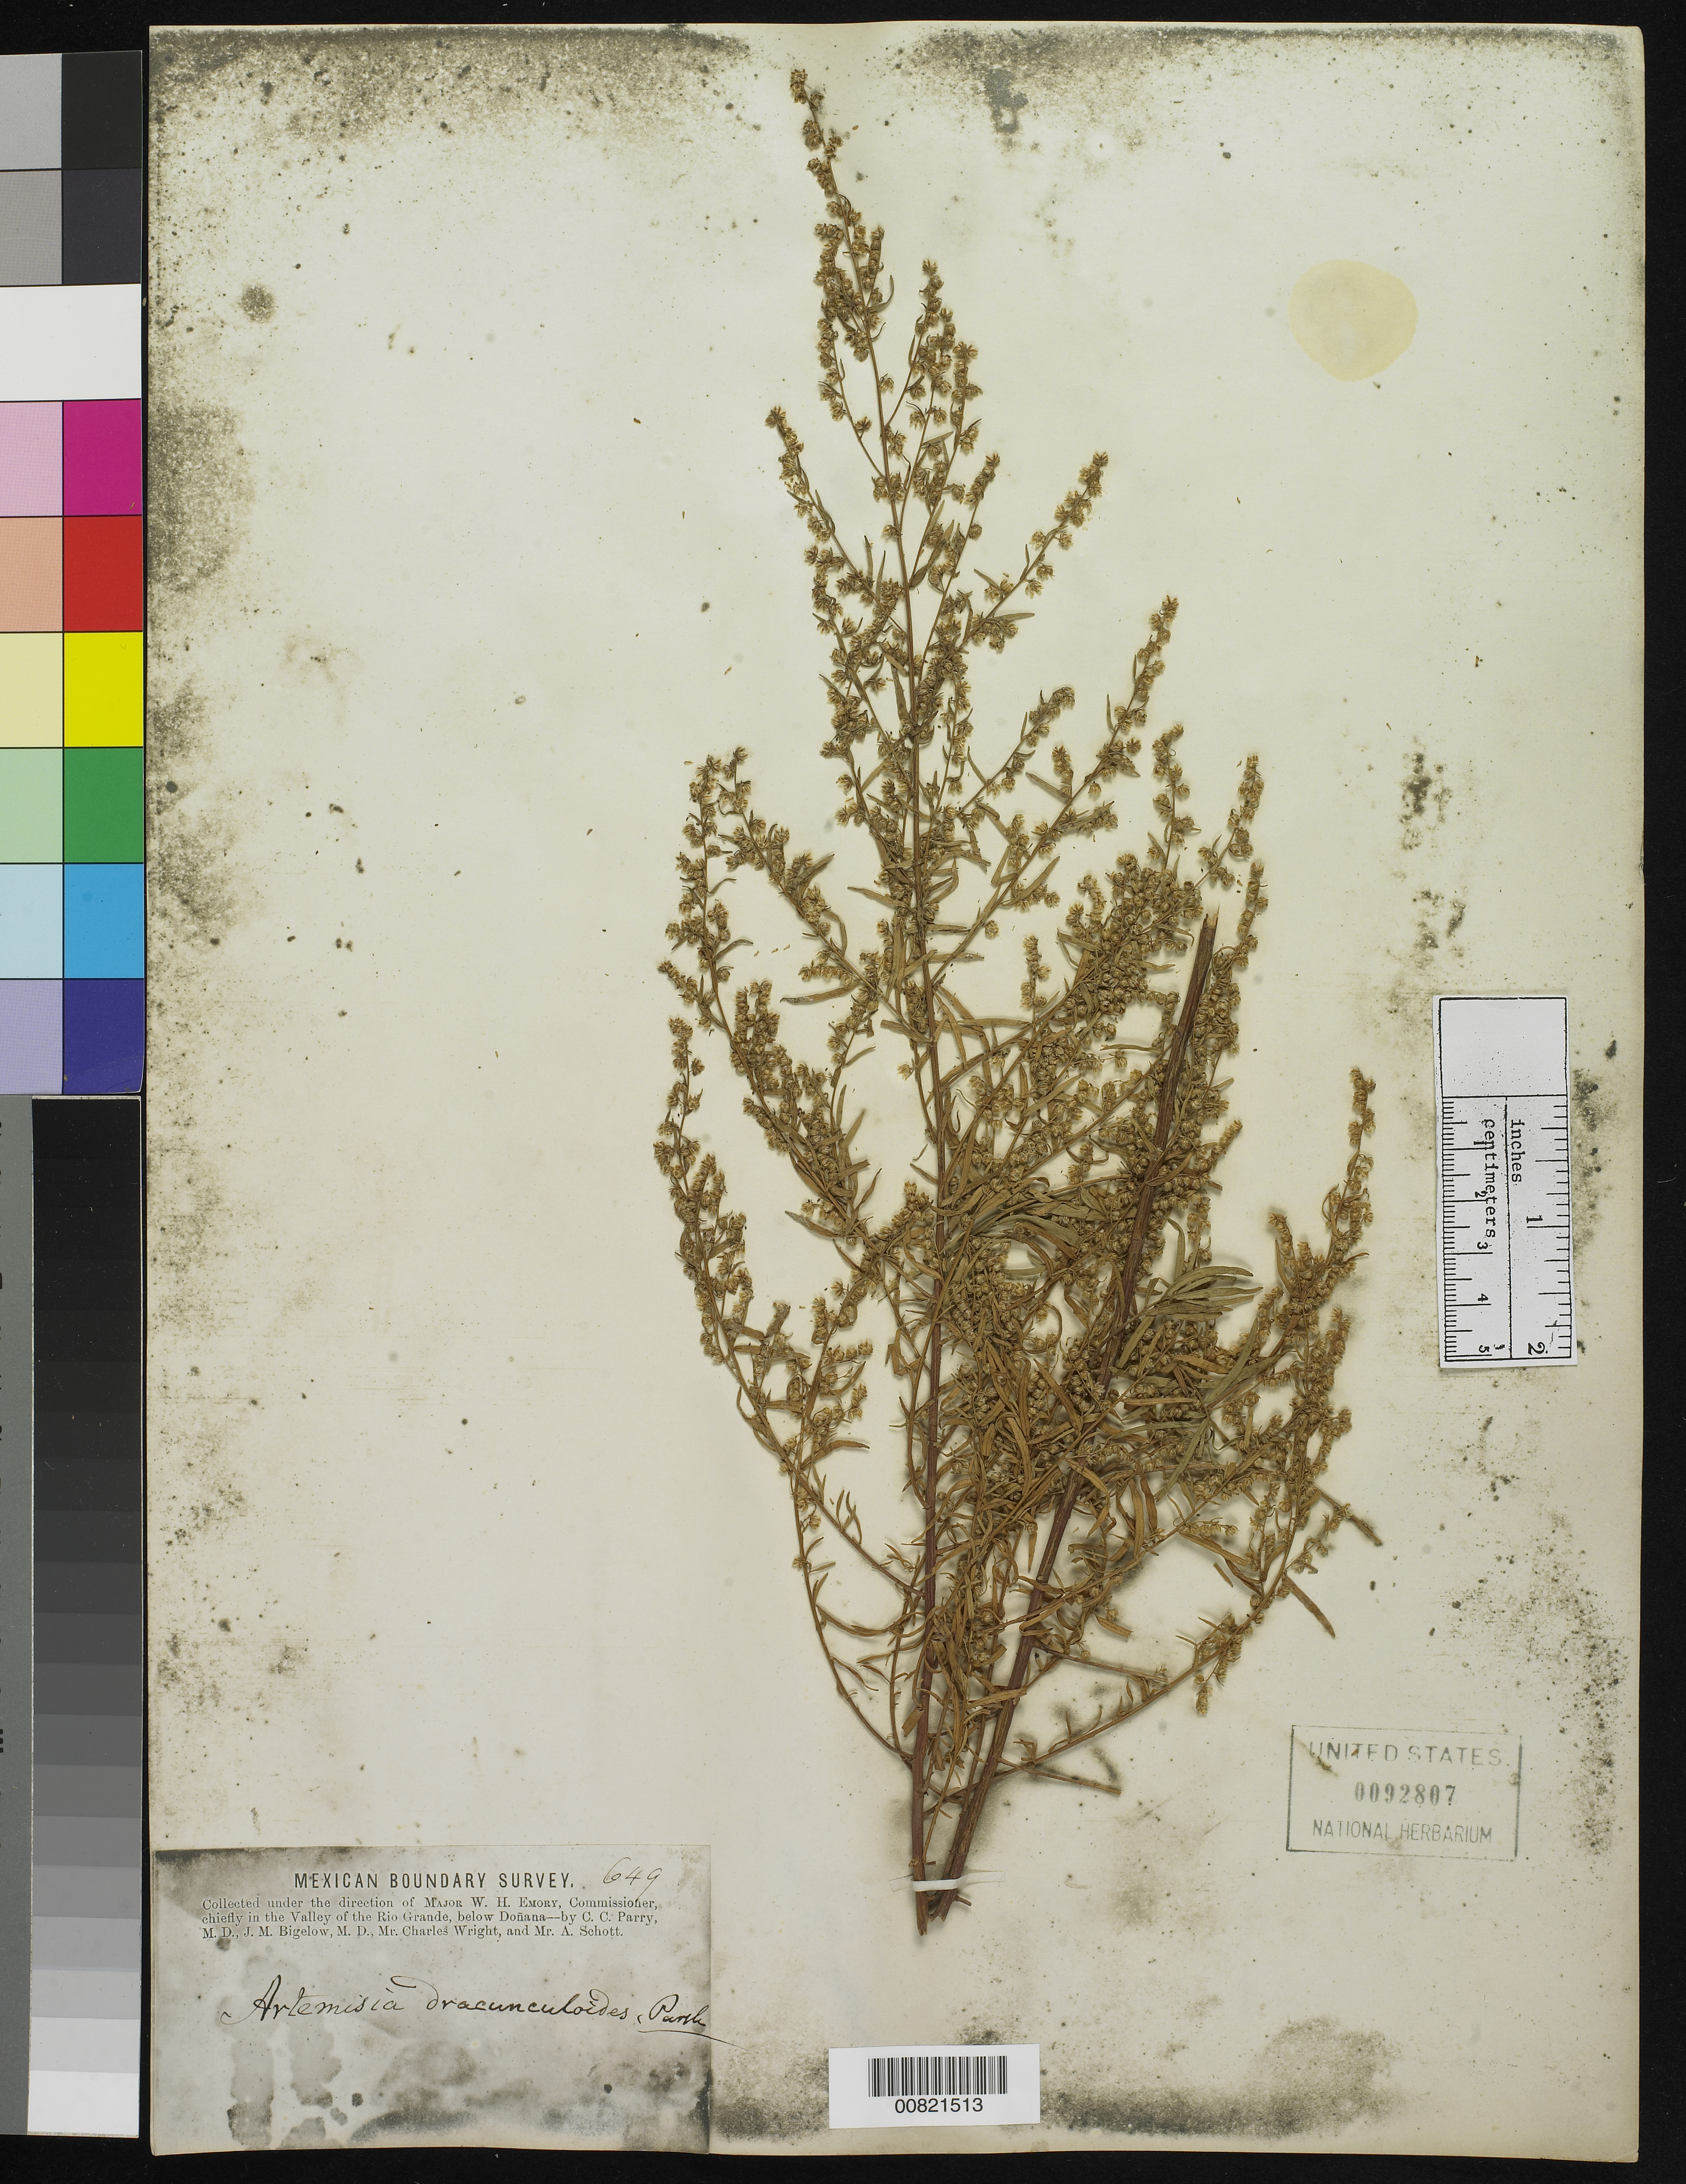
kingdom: Plantae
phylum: Tracheophyta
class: Magnoliopsida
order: Asterales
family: Asteraceae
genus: Artemisia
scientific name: Artemisia dracunculoides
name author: Pursh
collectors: C. C. Parry, J. M. Bigelow, C. Wright & A. C. V. Schott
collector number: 649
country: United States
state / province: New Mexico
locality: Valley of the Rio Grande, below Doñana, New Mexico.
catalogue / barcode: US 92807